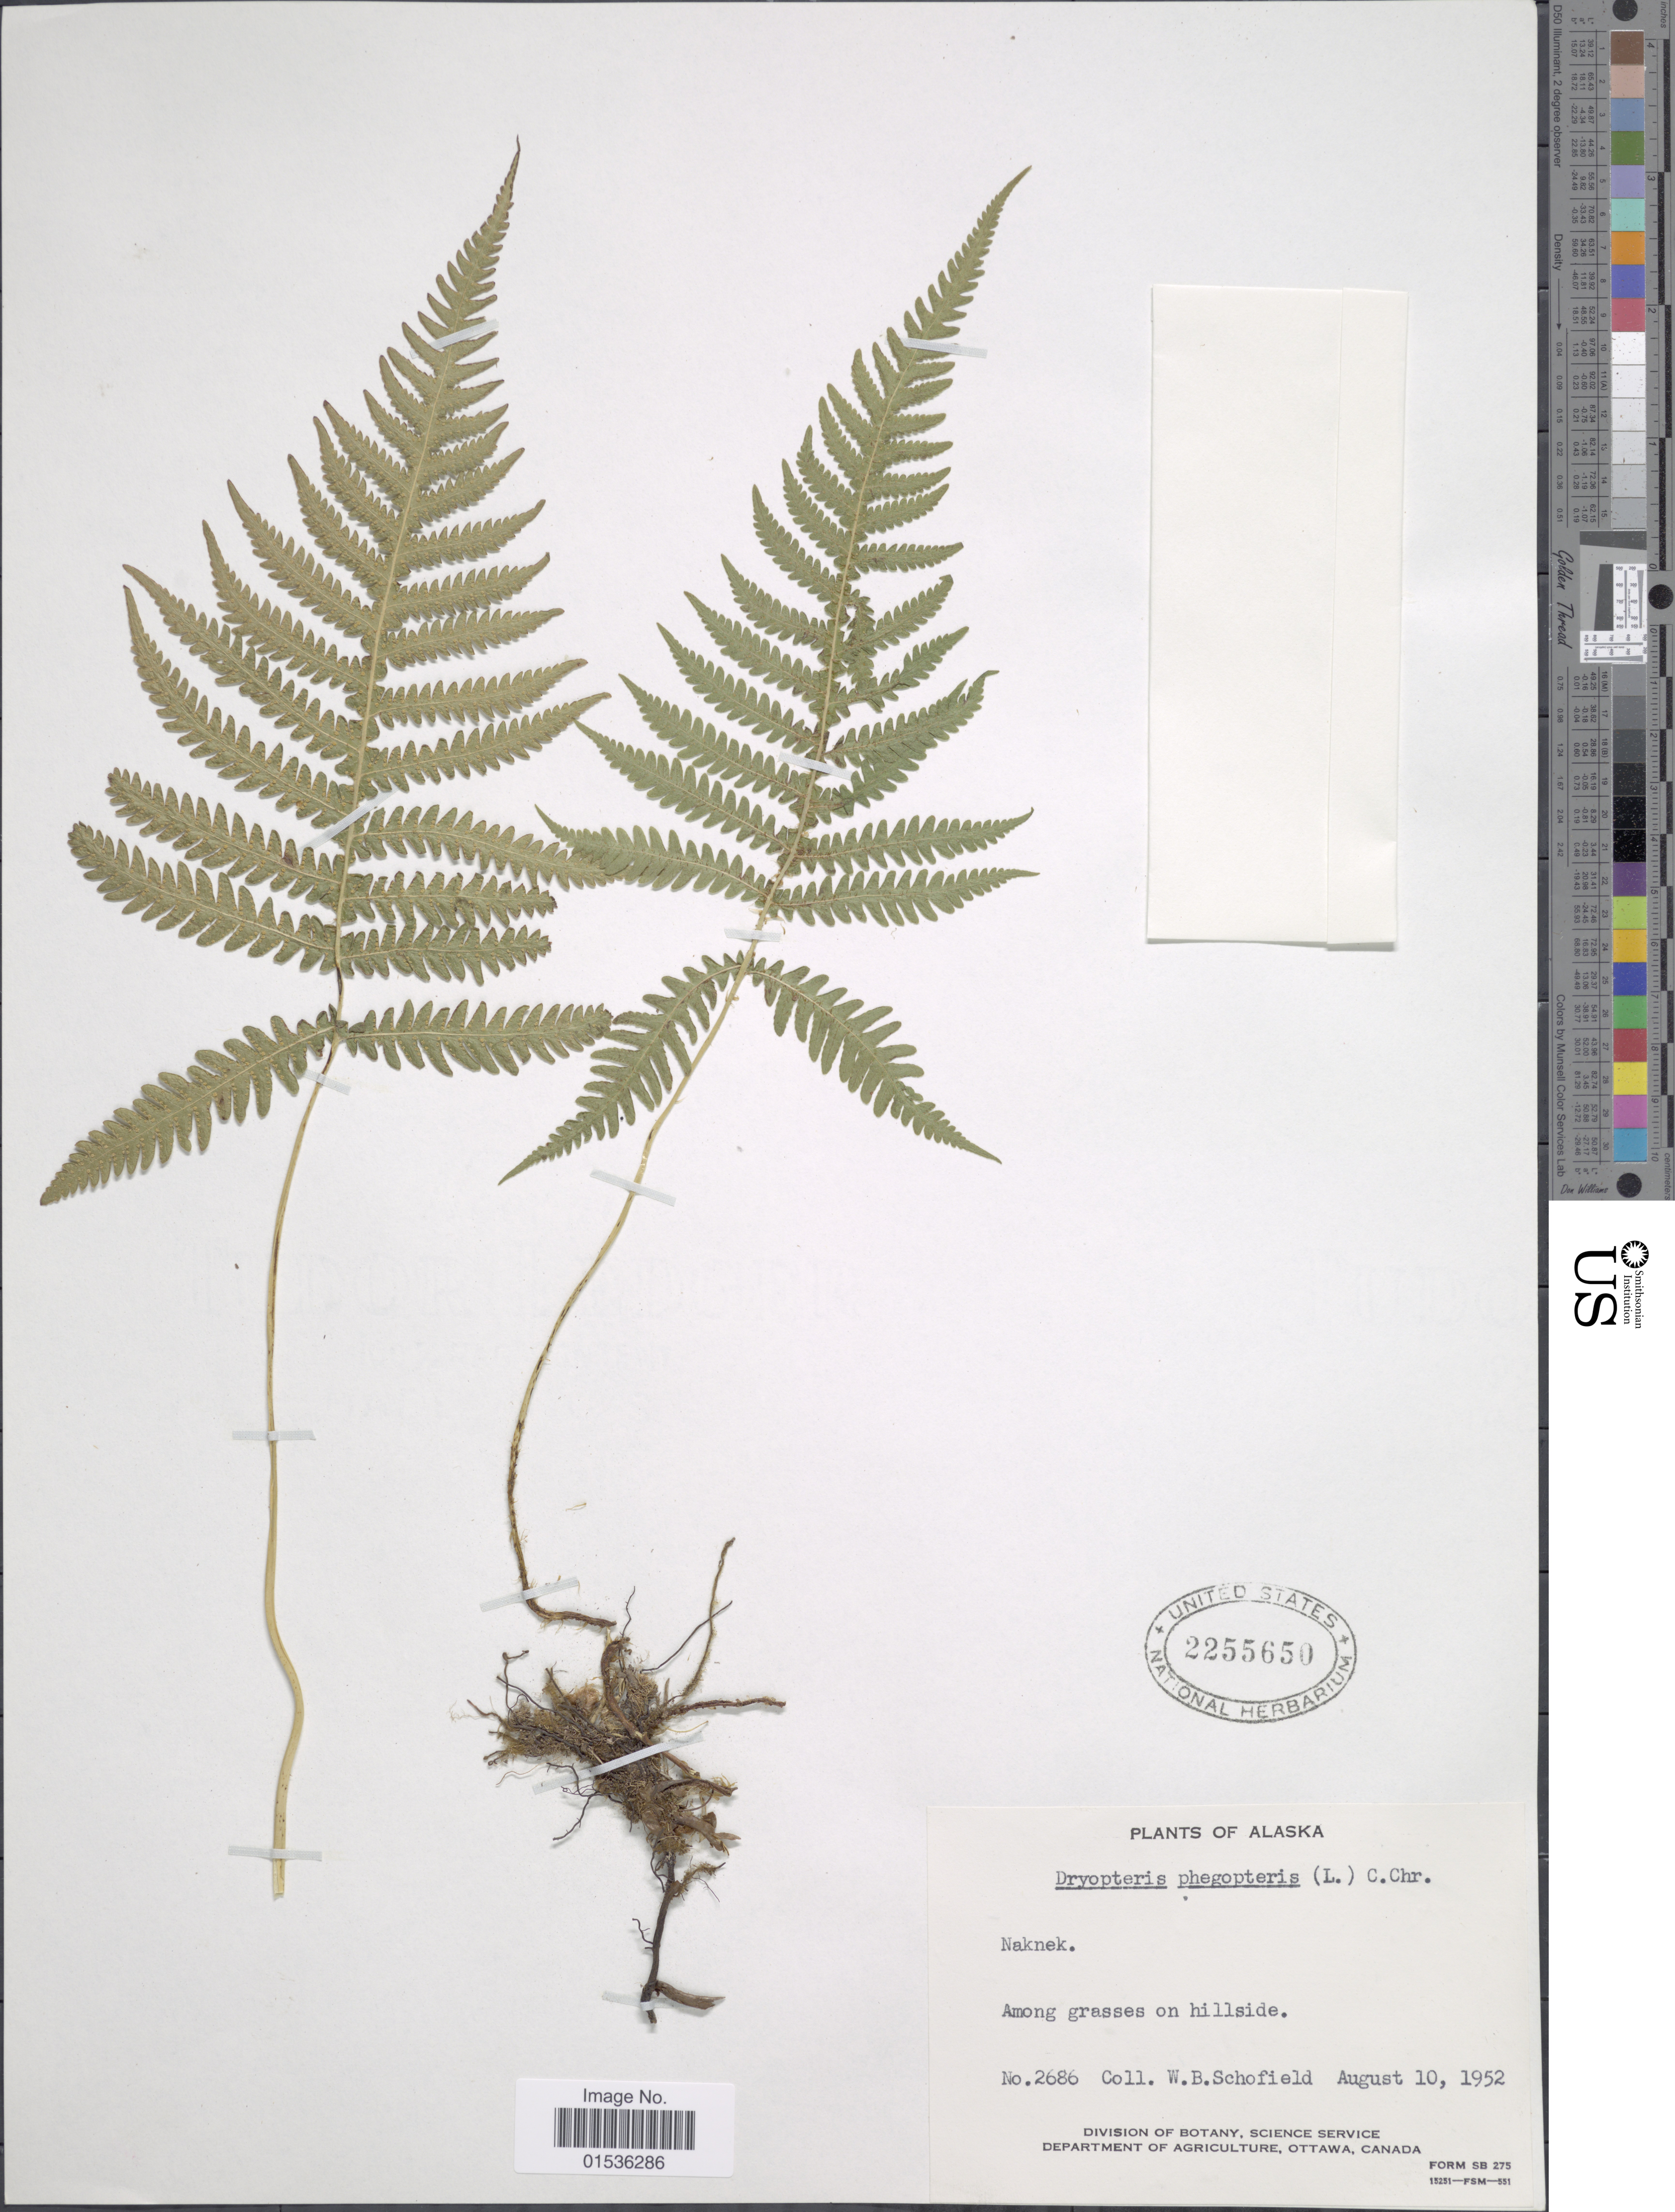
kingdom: Plantae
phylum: Tracheophyta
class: Polypodiopsida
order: Polypodiales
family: Thelypteridaceae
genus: Phegopteris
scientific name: Phegopteris connectilis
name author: (Michx.) Watt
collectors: W. Schofield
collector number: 2686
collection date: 1952-08-10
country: United States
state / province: Alaska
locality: Alaska, Naknek, Among grasses on hillside.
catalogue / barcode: US 2255650